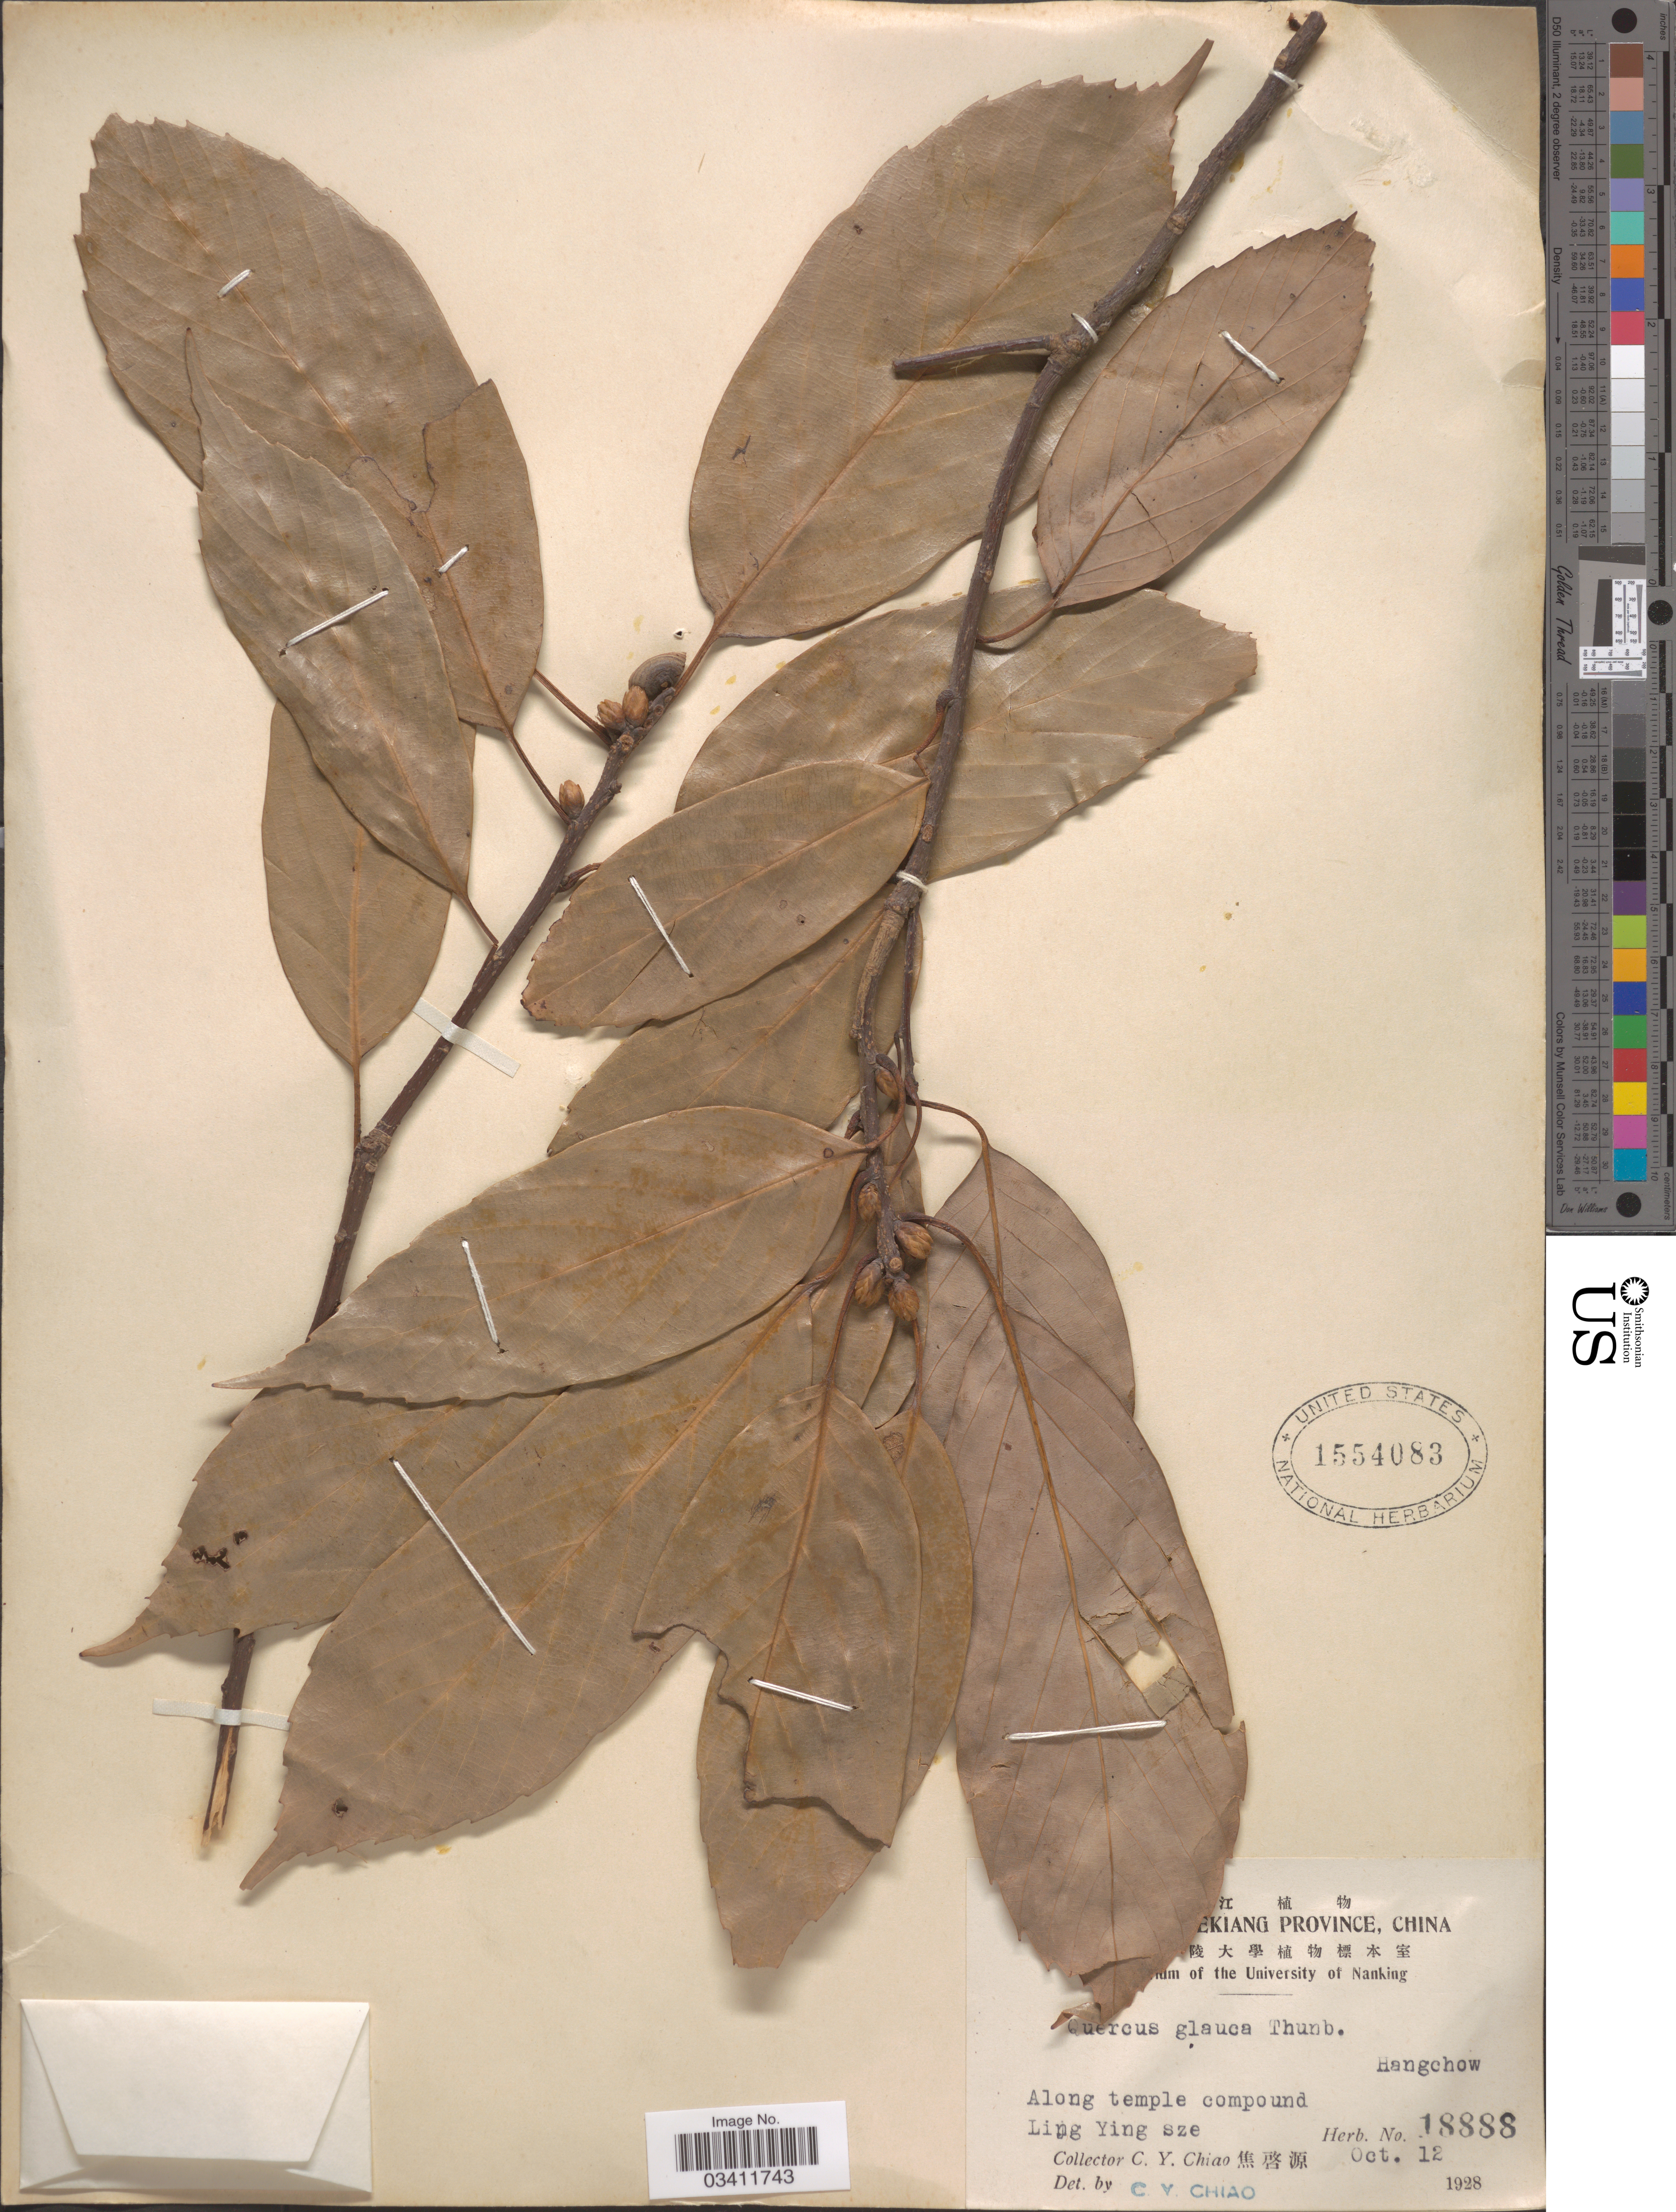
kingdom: Plantae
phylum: Tracheophyta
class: Magnoliopsida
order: Fagales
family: Fagaceae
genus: Quercus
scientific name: Quercus glauca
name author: Thunb.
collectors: C. Y. Chiao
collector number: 18888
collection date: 1928-10-12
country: China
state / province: Zhejiang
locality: [illegible text]ekiang Province. Hangchow. Along temple compound. Ling Ying sze.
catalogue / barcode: US 1554083